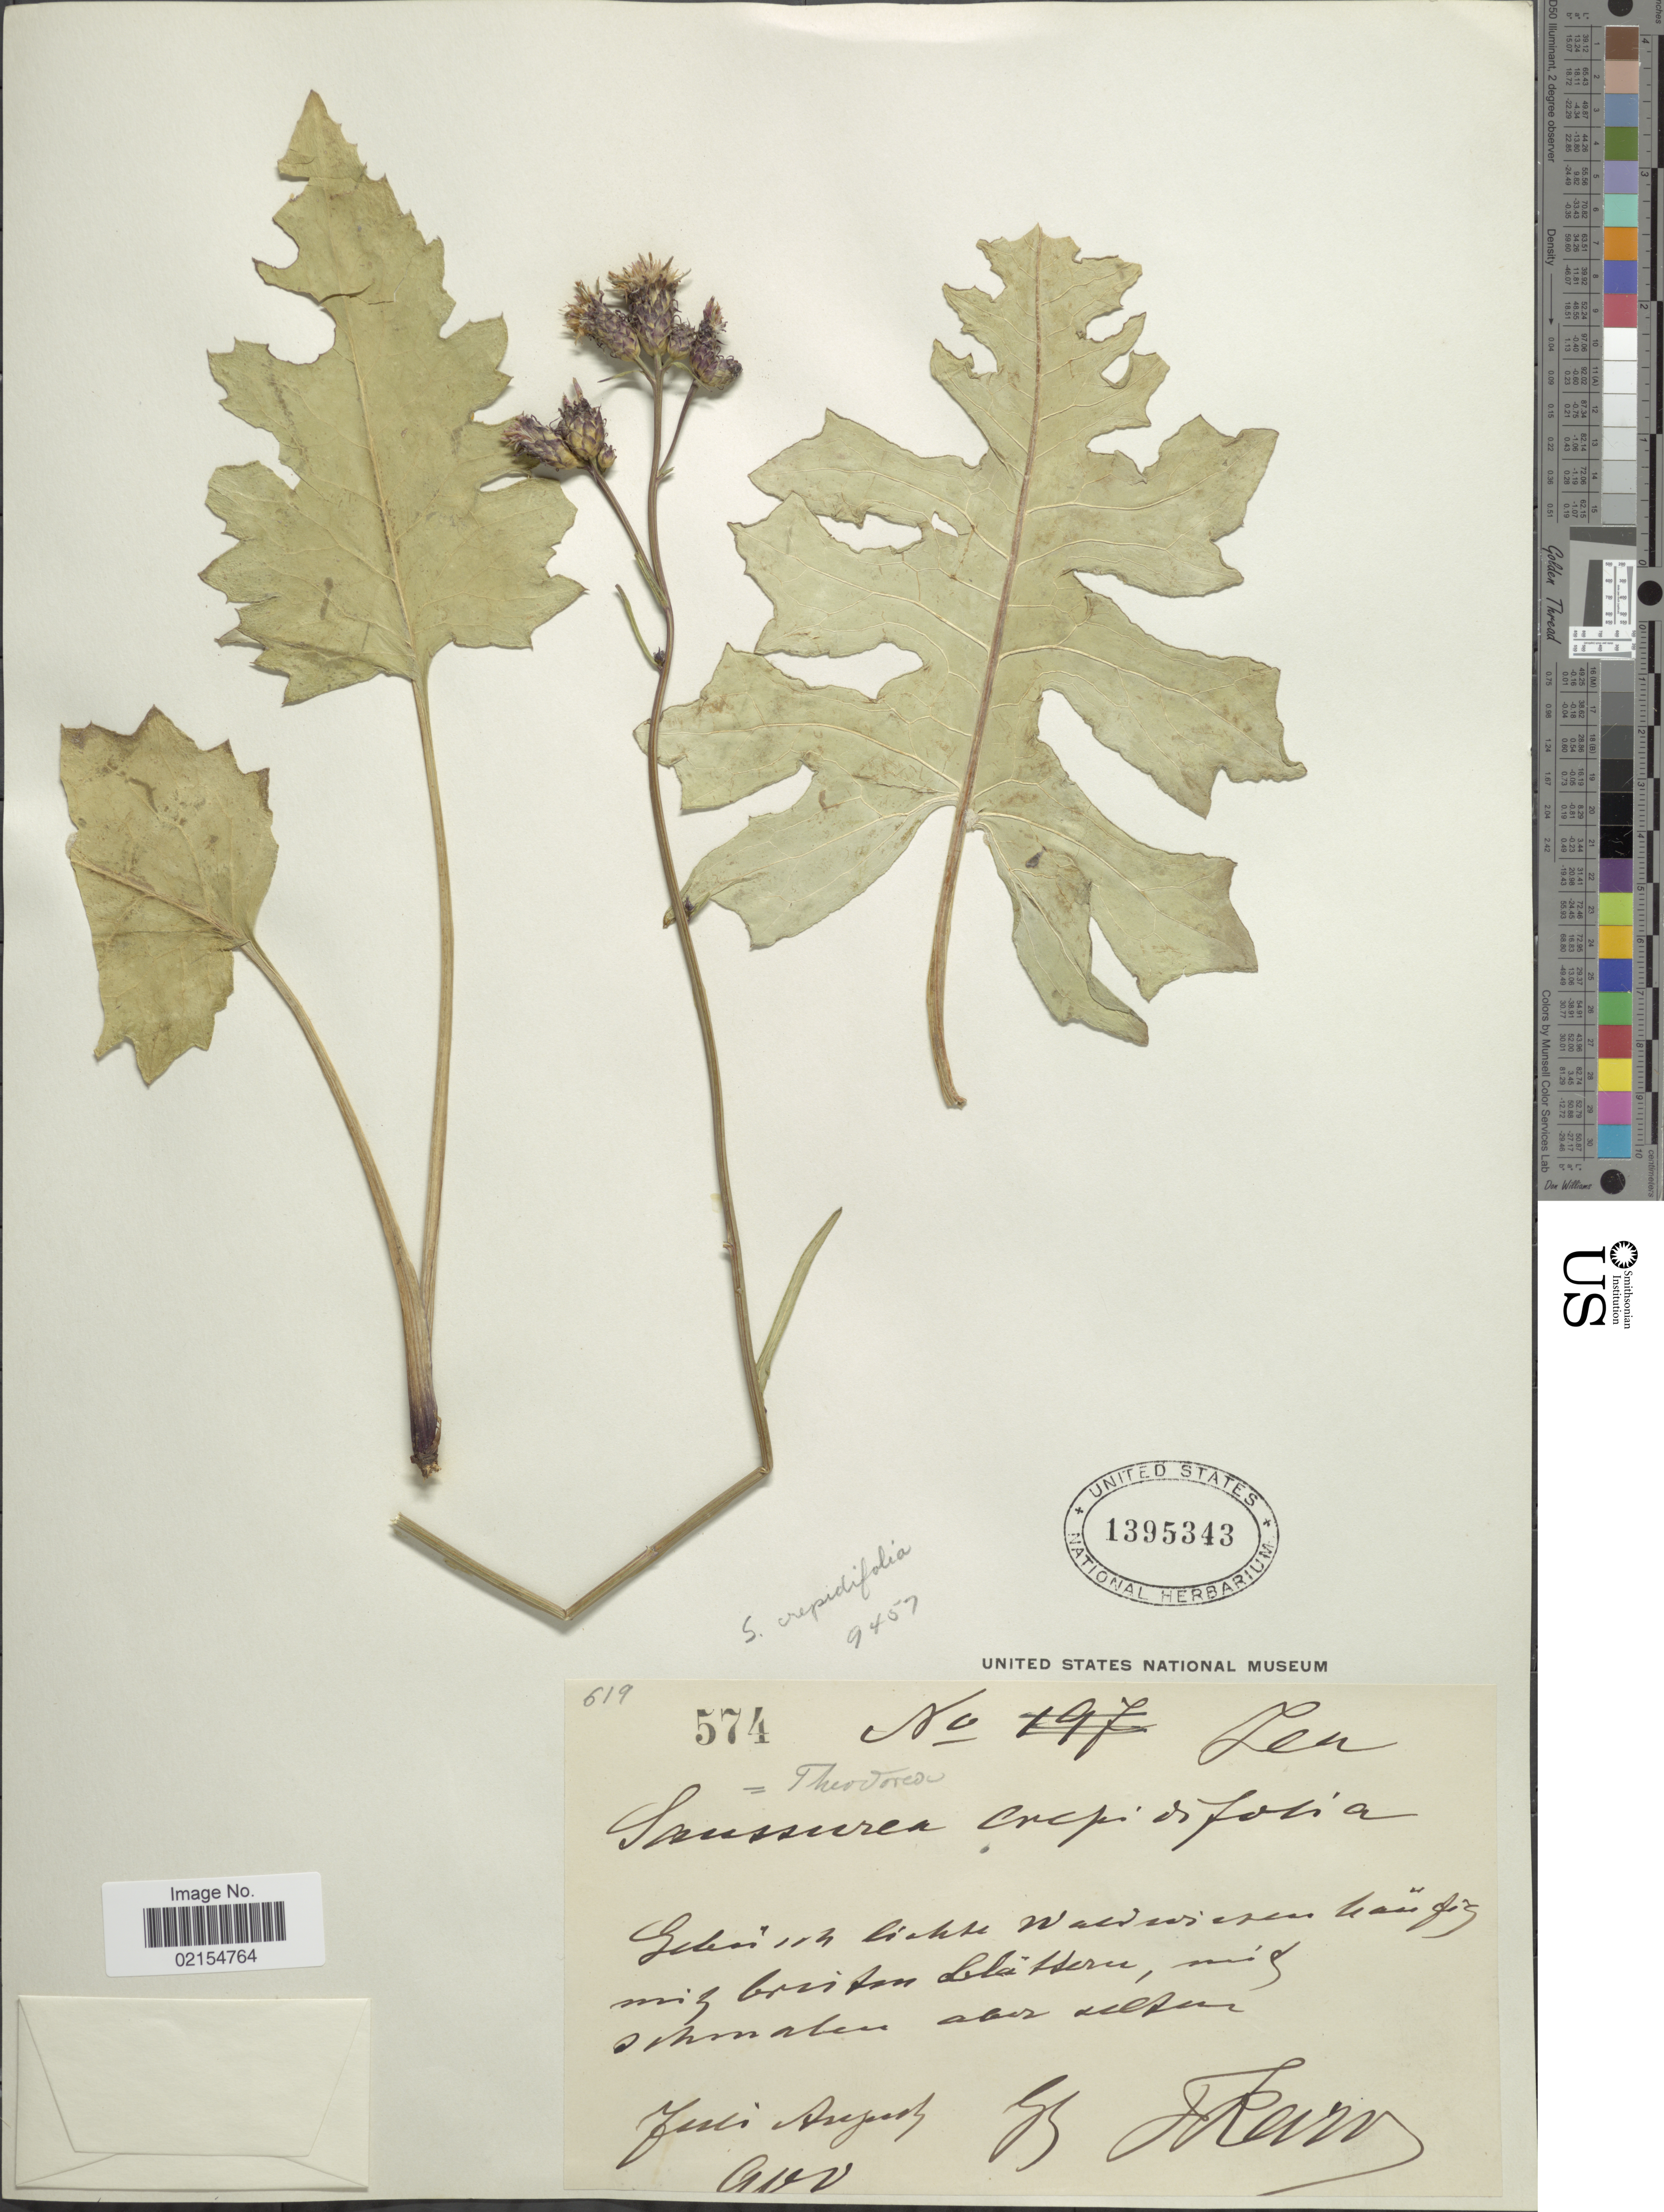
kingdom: Plantae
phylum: Tracheophyta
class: Magnoliopsida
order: Asterales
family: Asteraceae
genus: Saussurea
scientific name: Saussurea alata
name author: DC.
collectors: F. Karo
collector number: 574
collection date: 1900-07/1900-08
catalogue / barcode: US 1395343